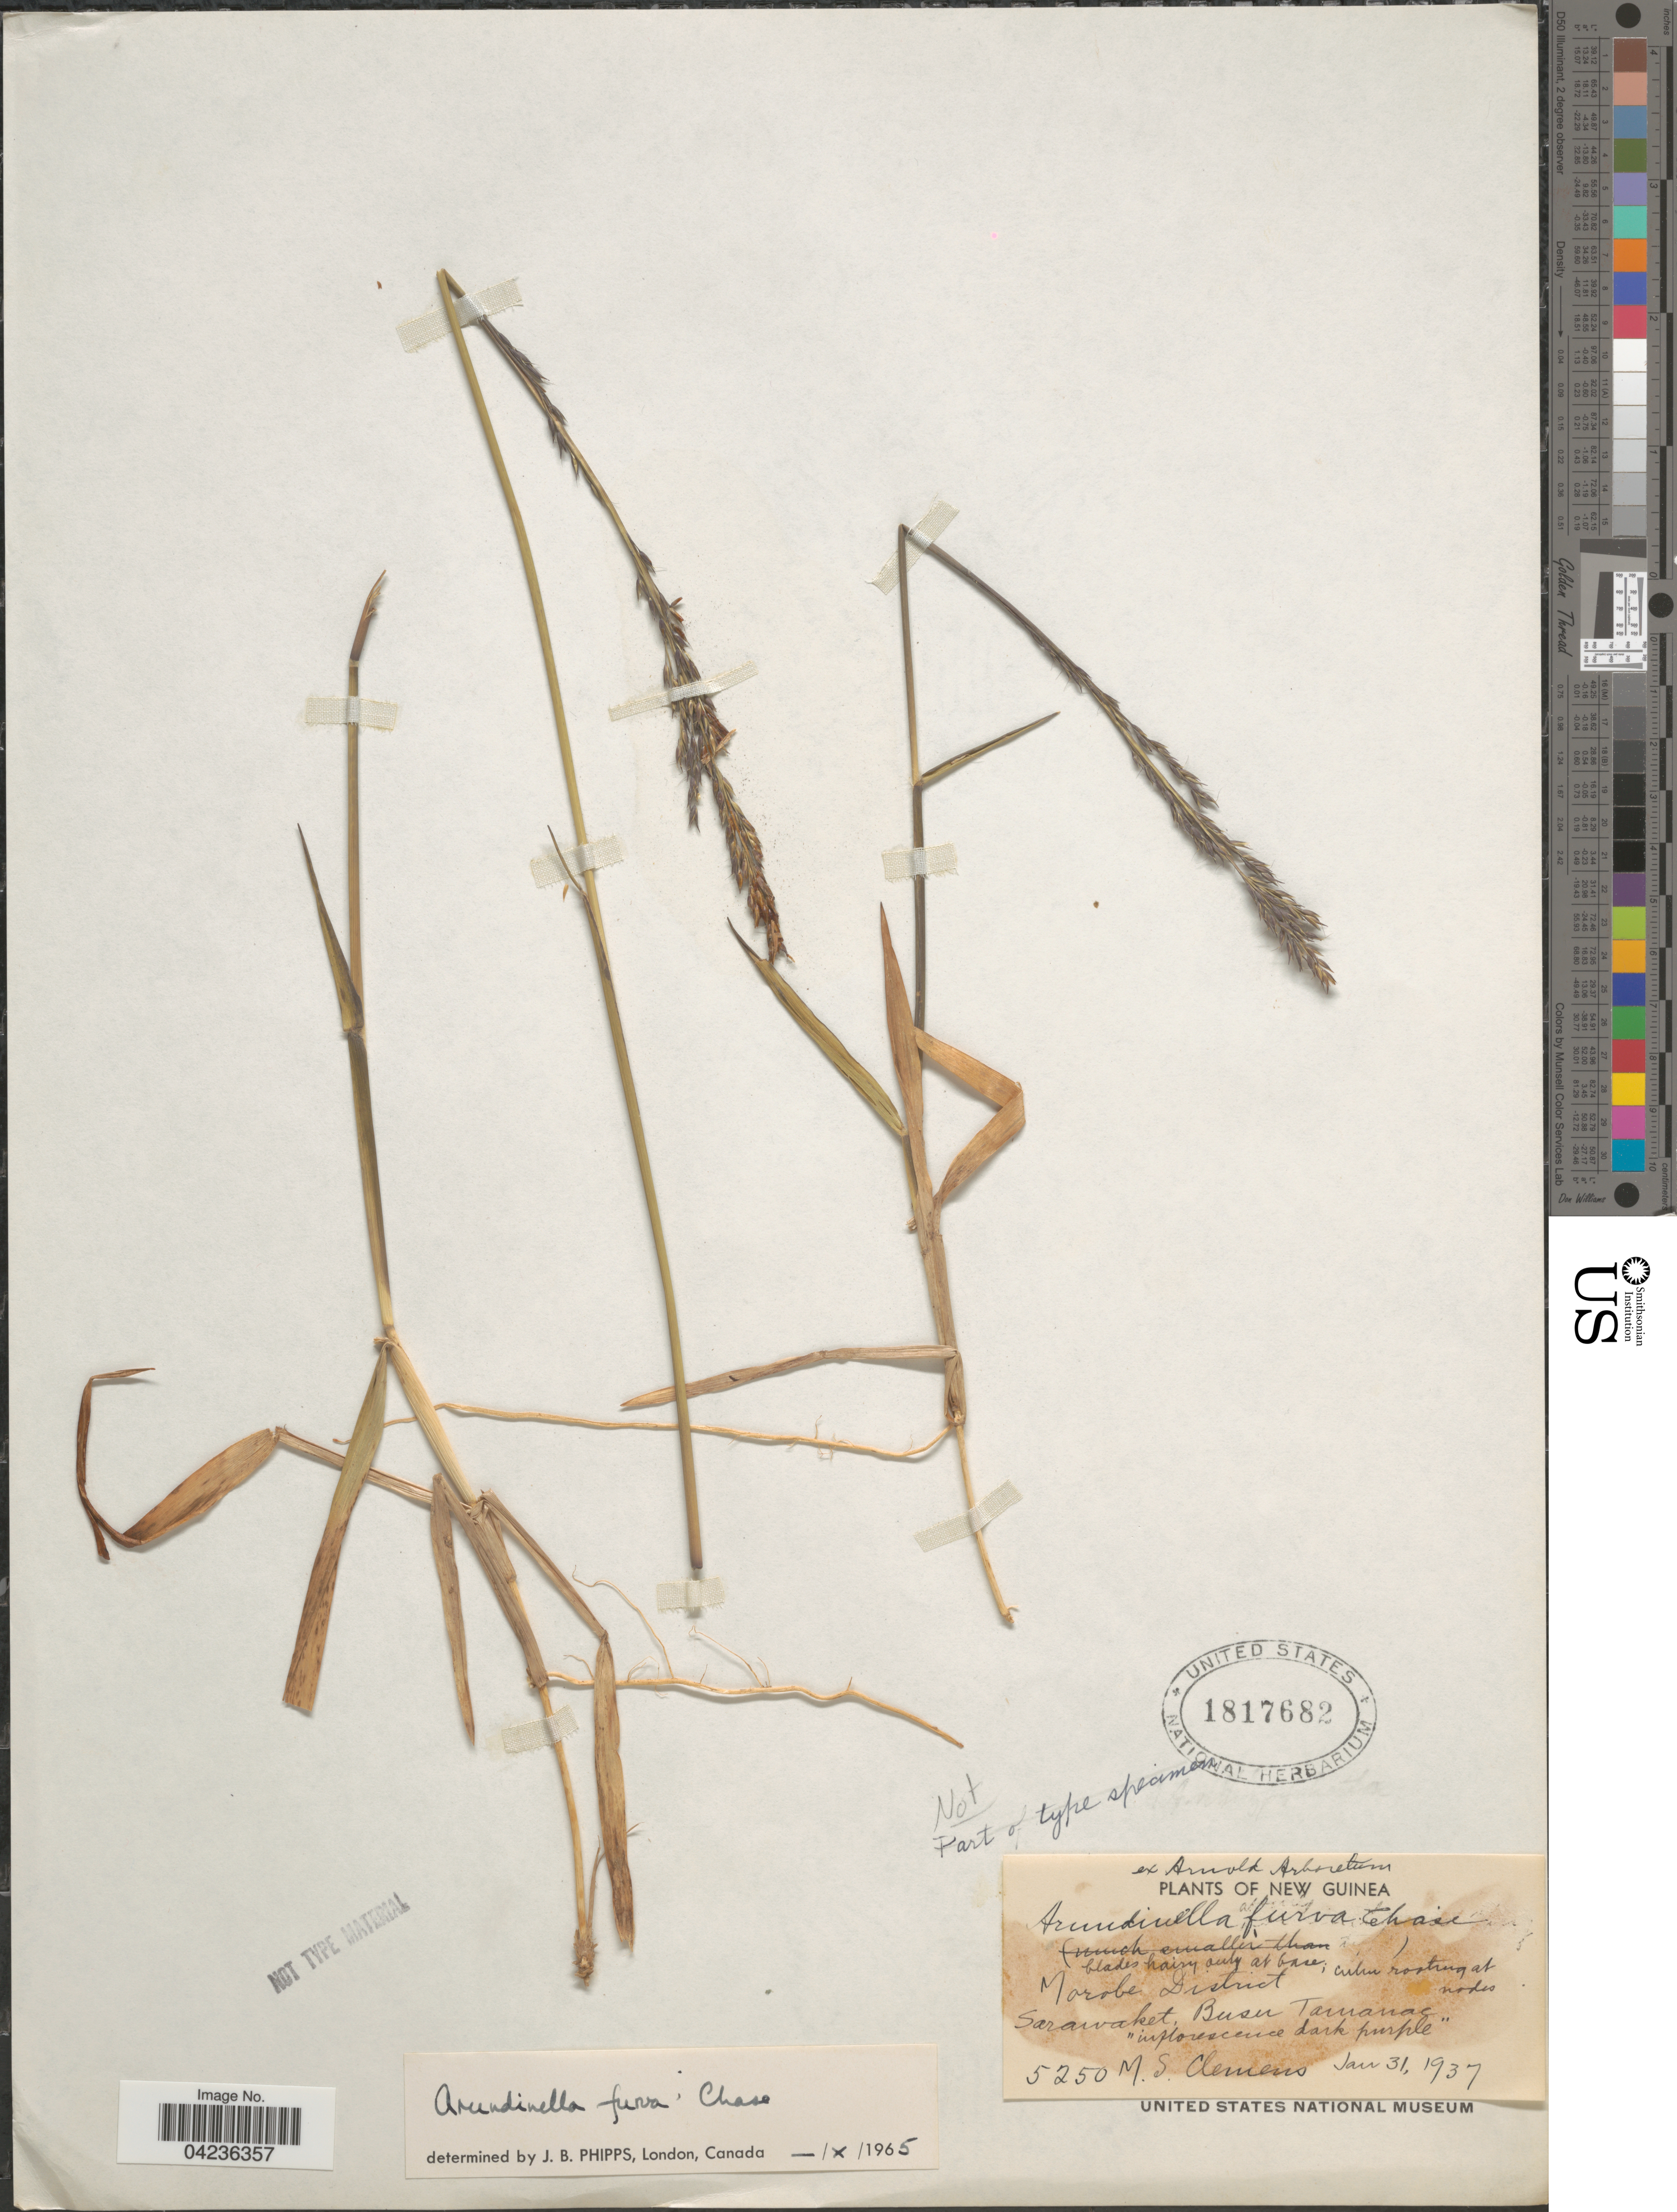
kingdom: Plantae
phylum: Tracheophyta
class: Liliopsida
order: Poales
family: Poaceae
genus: Arundinella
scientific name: Arundinella furva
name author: E.W.B. Chase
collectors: M. S. Clemens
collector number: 5250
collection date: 1937-01-31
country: Papua New Guinea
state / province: Morobe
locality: New Guinea. Morobe District. Sarawaekt, Busu Tamanac.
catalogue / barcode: US 1817682